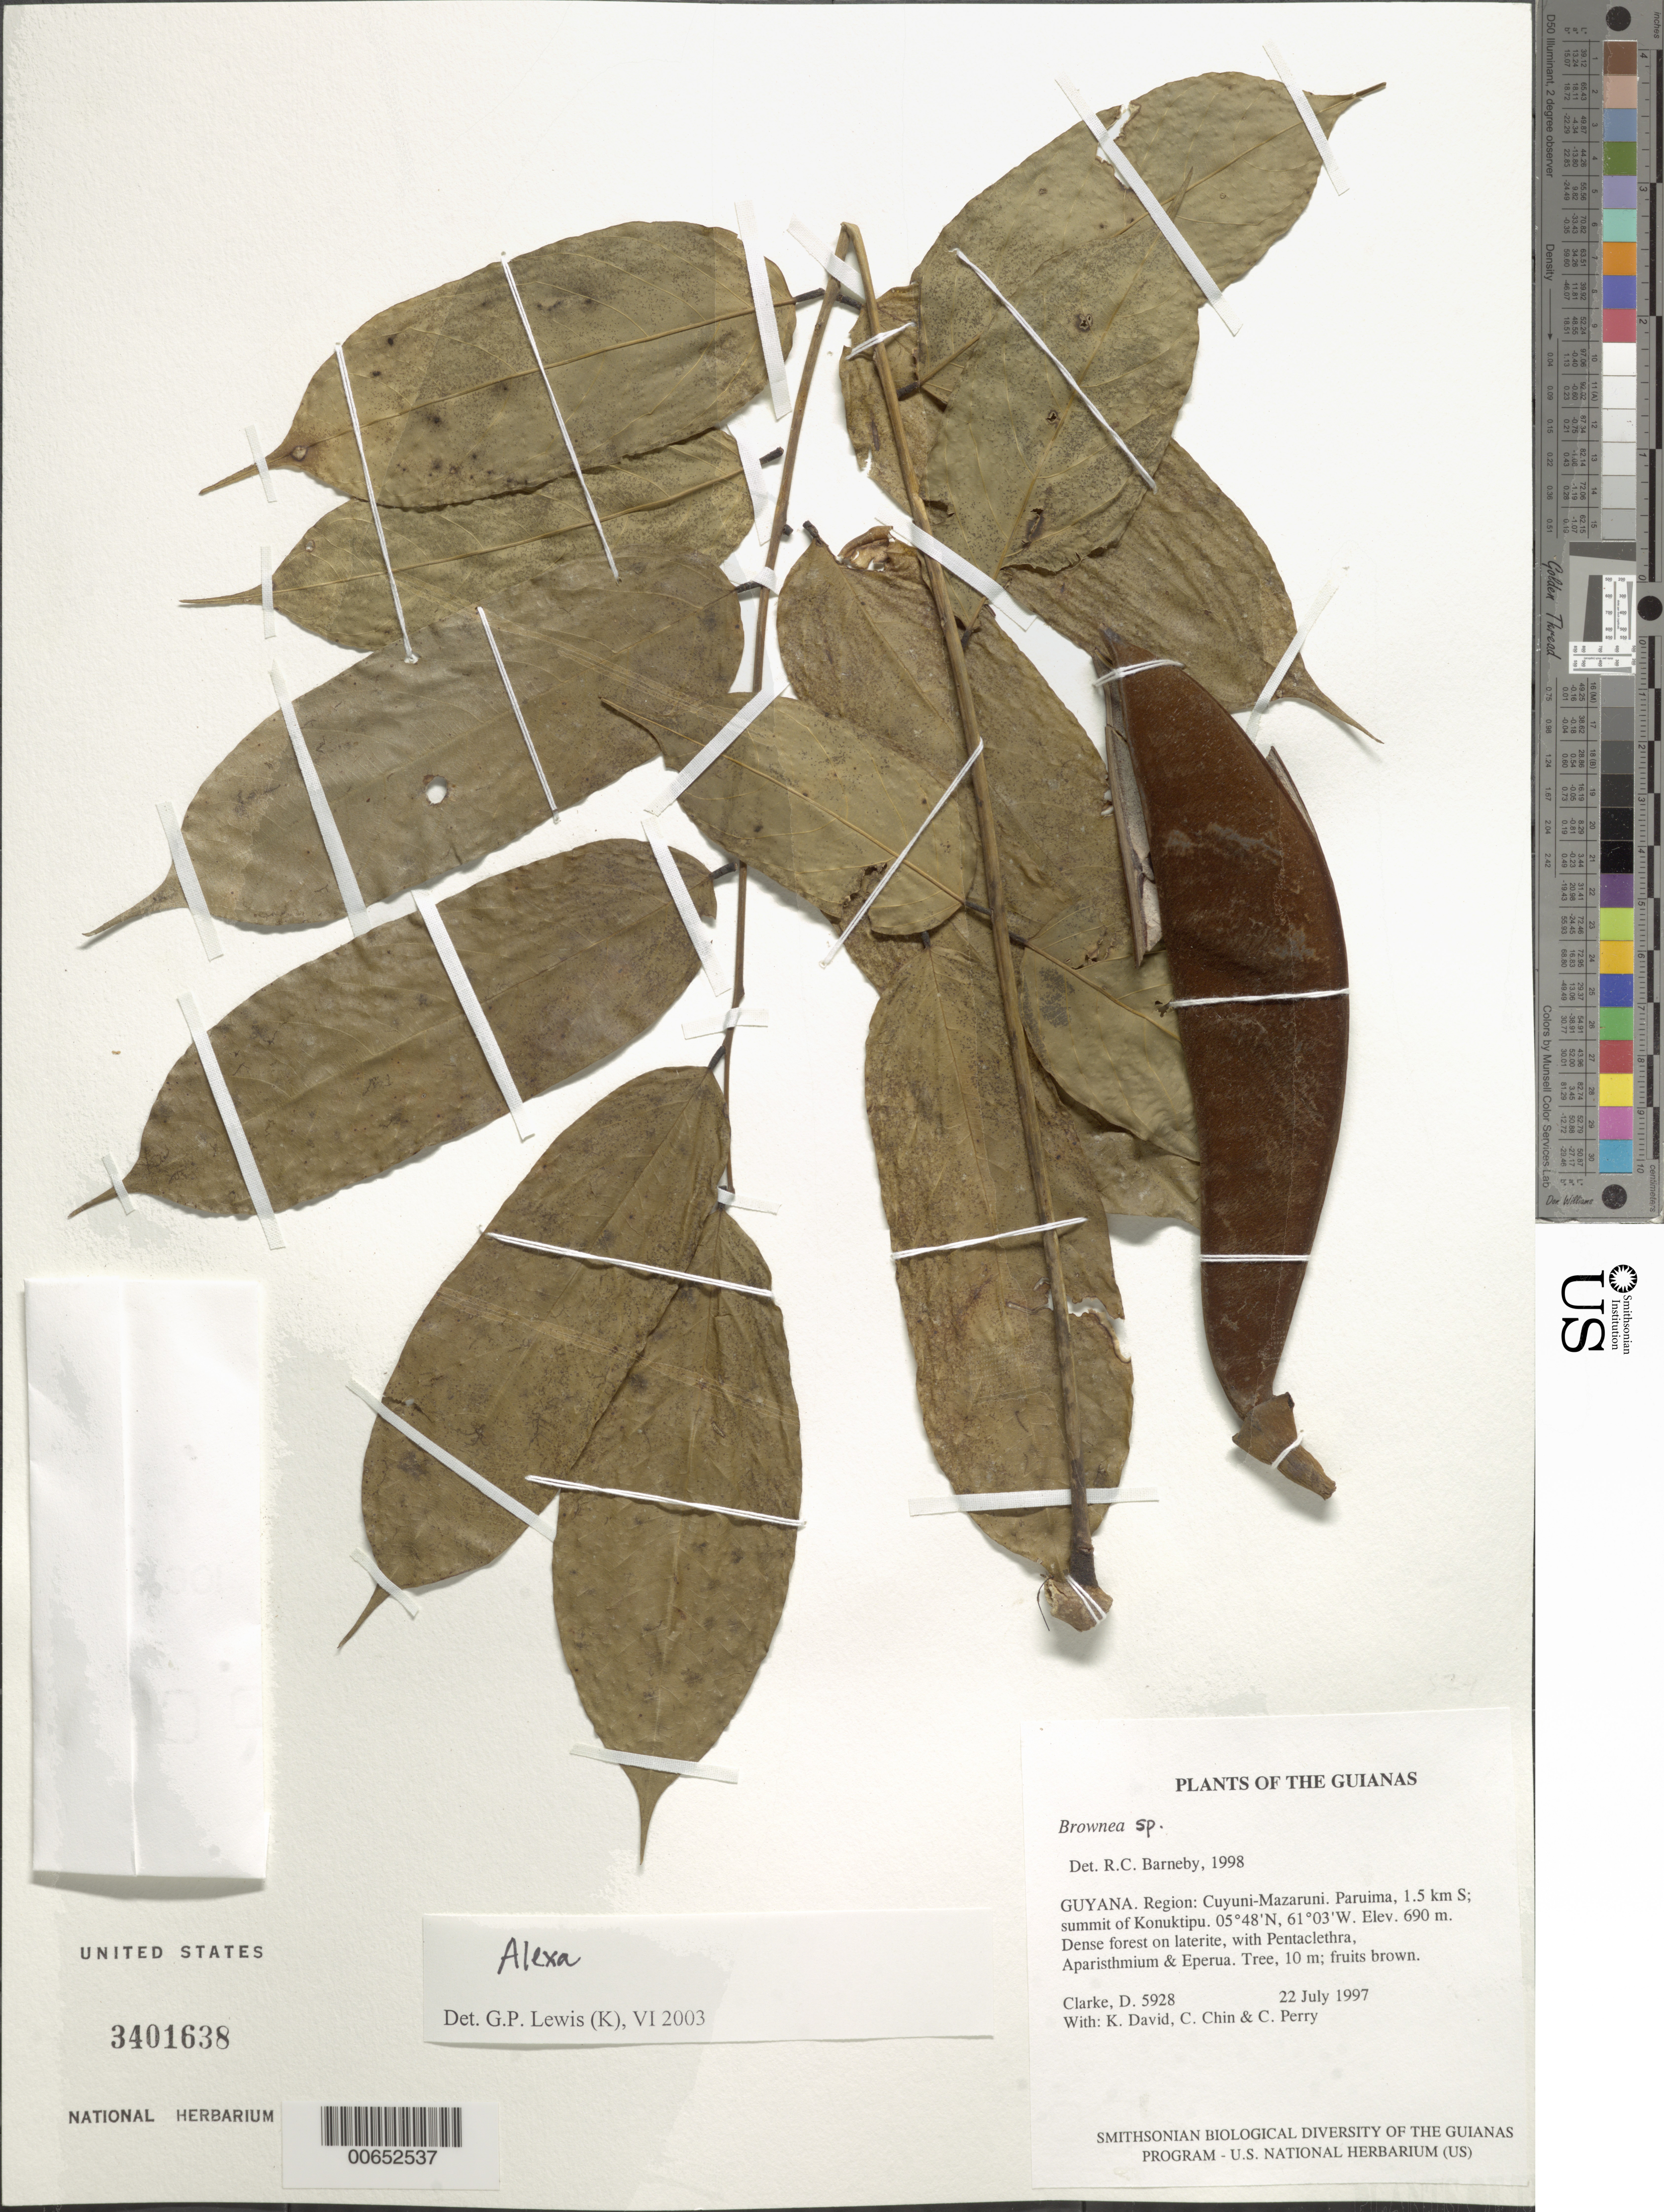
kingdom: Plantae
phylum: Tracheophyta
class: Magnoliopsida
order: Fabales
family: Fabaceae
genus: Alexa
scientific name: Alexa cowanii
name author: Yakovlev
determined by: Silva, G. S.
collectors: H. D. Clarke, K. David, C. Chin & C. Perry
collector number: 5928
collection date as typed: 22 July 1997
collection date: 1997-07-22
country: Guyana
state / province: Cuyuni-Mazaruni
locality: Paruima, 1.5 km S; summit of Konuktipu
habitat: Dense forest on laterite, with Pentaclethra, Aparisthmium & Eperua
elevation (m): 690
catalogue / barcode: US 3401638